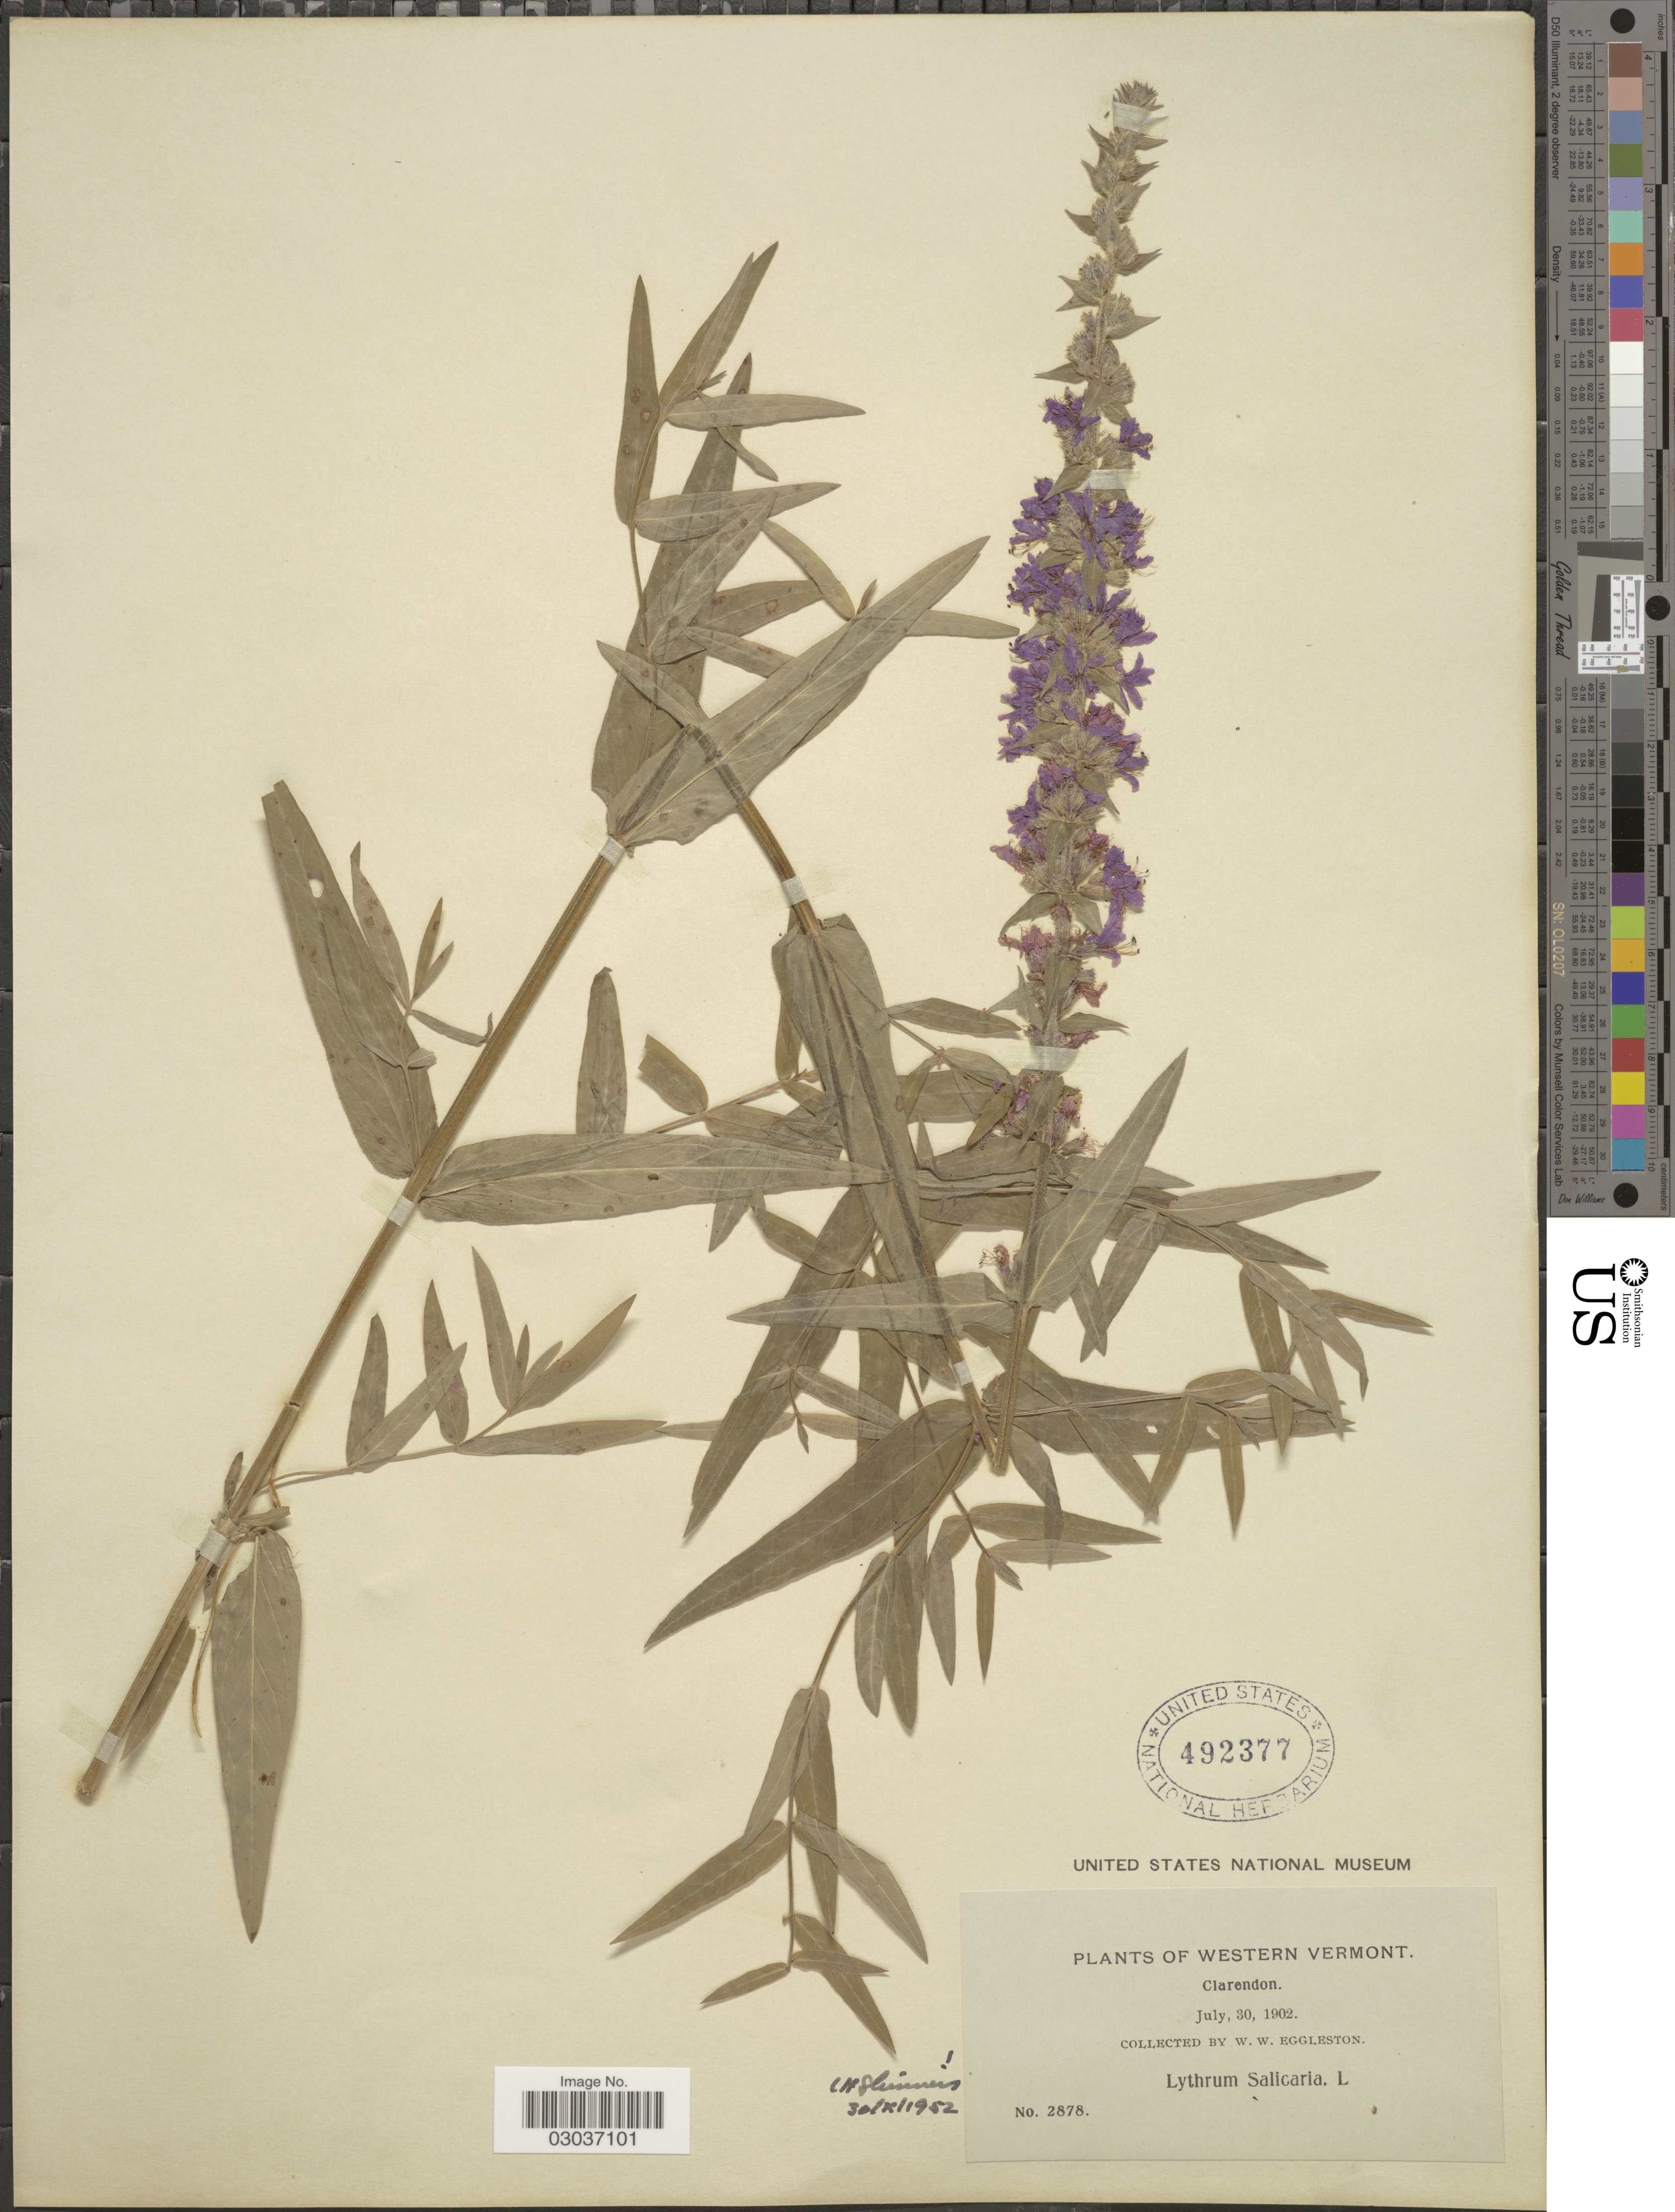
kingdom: Plantae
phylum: Tracheophyta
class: Magnoliopsida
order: Myrtales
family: Lythraceae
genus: Lythrum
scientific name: Lythrum salicaria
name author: L.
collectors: W. W. Eggleston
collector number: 2878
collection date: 1902-07-30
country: United States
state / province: Vermont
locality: Western Vermont. Clarendon.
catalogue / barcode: US 492377